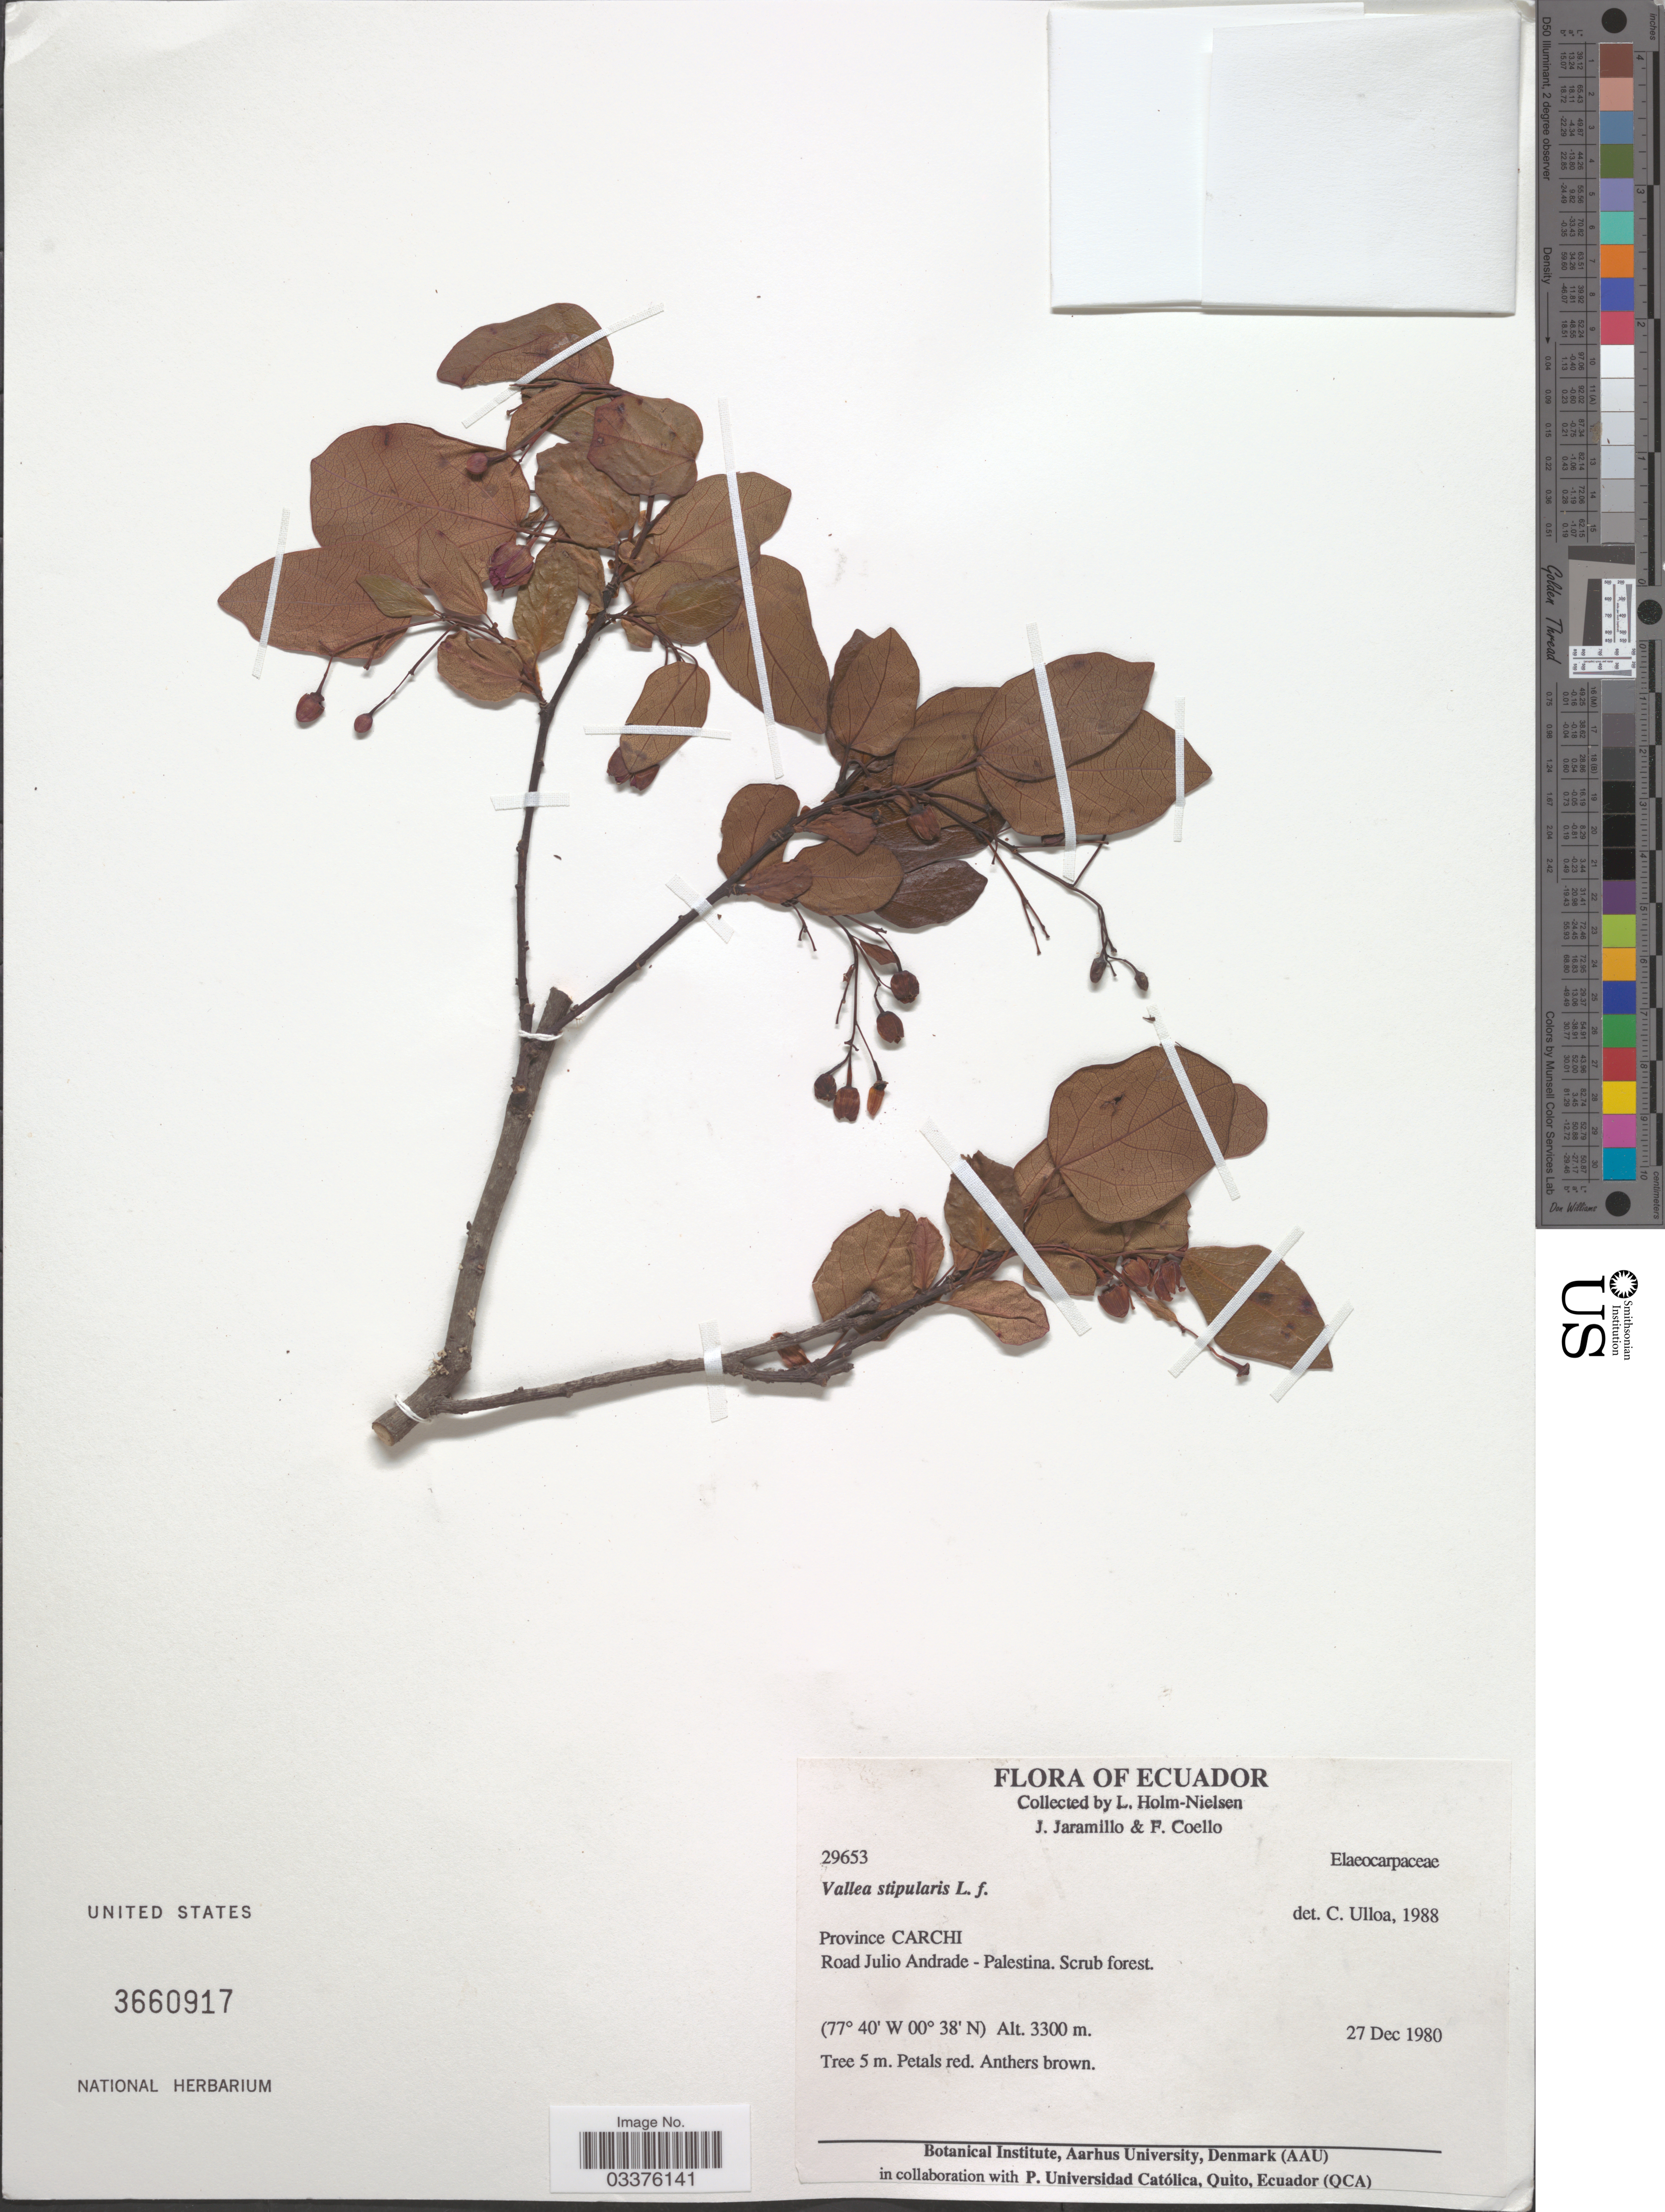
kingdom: Plantae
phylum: Tracheophyta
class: Magnoliopsida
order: Oxalidales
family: Elaeocarpaceae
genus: Vallea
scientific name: Vallea pubescens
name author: Kunth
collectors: L. Holm-Nielsen, J. Jaramillo & F. Coello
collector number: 29653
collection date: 1980-12-27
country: Ecuador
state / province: Carchi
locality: Road Julio Andrade - Palestina.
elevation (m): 3300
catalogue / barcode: US 3660917